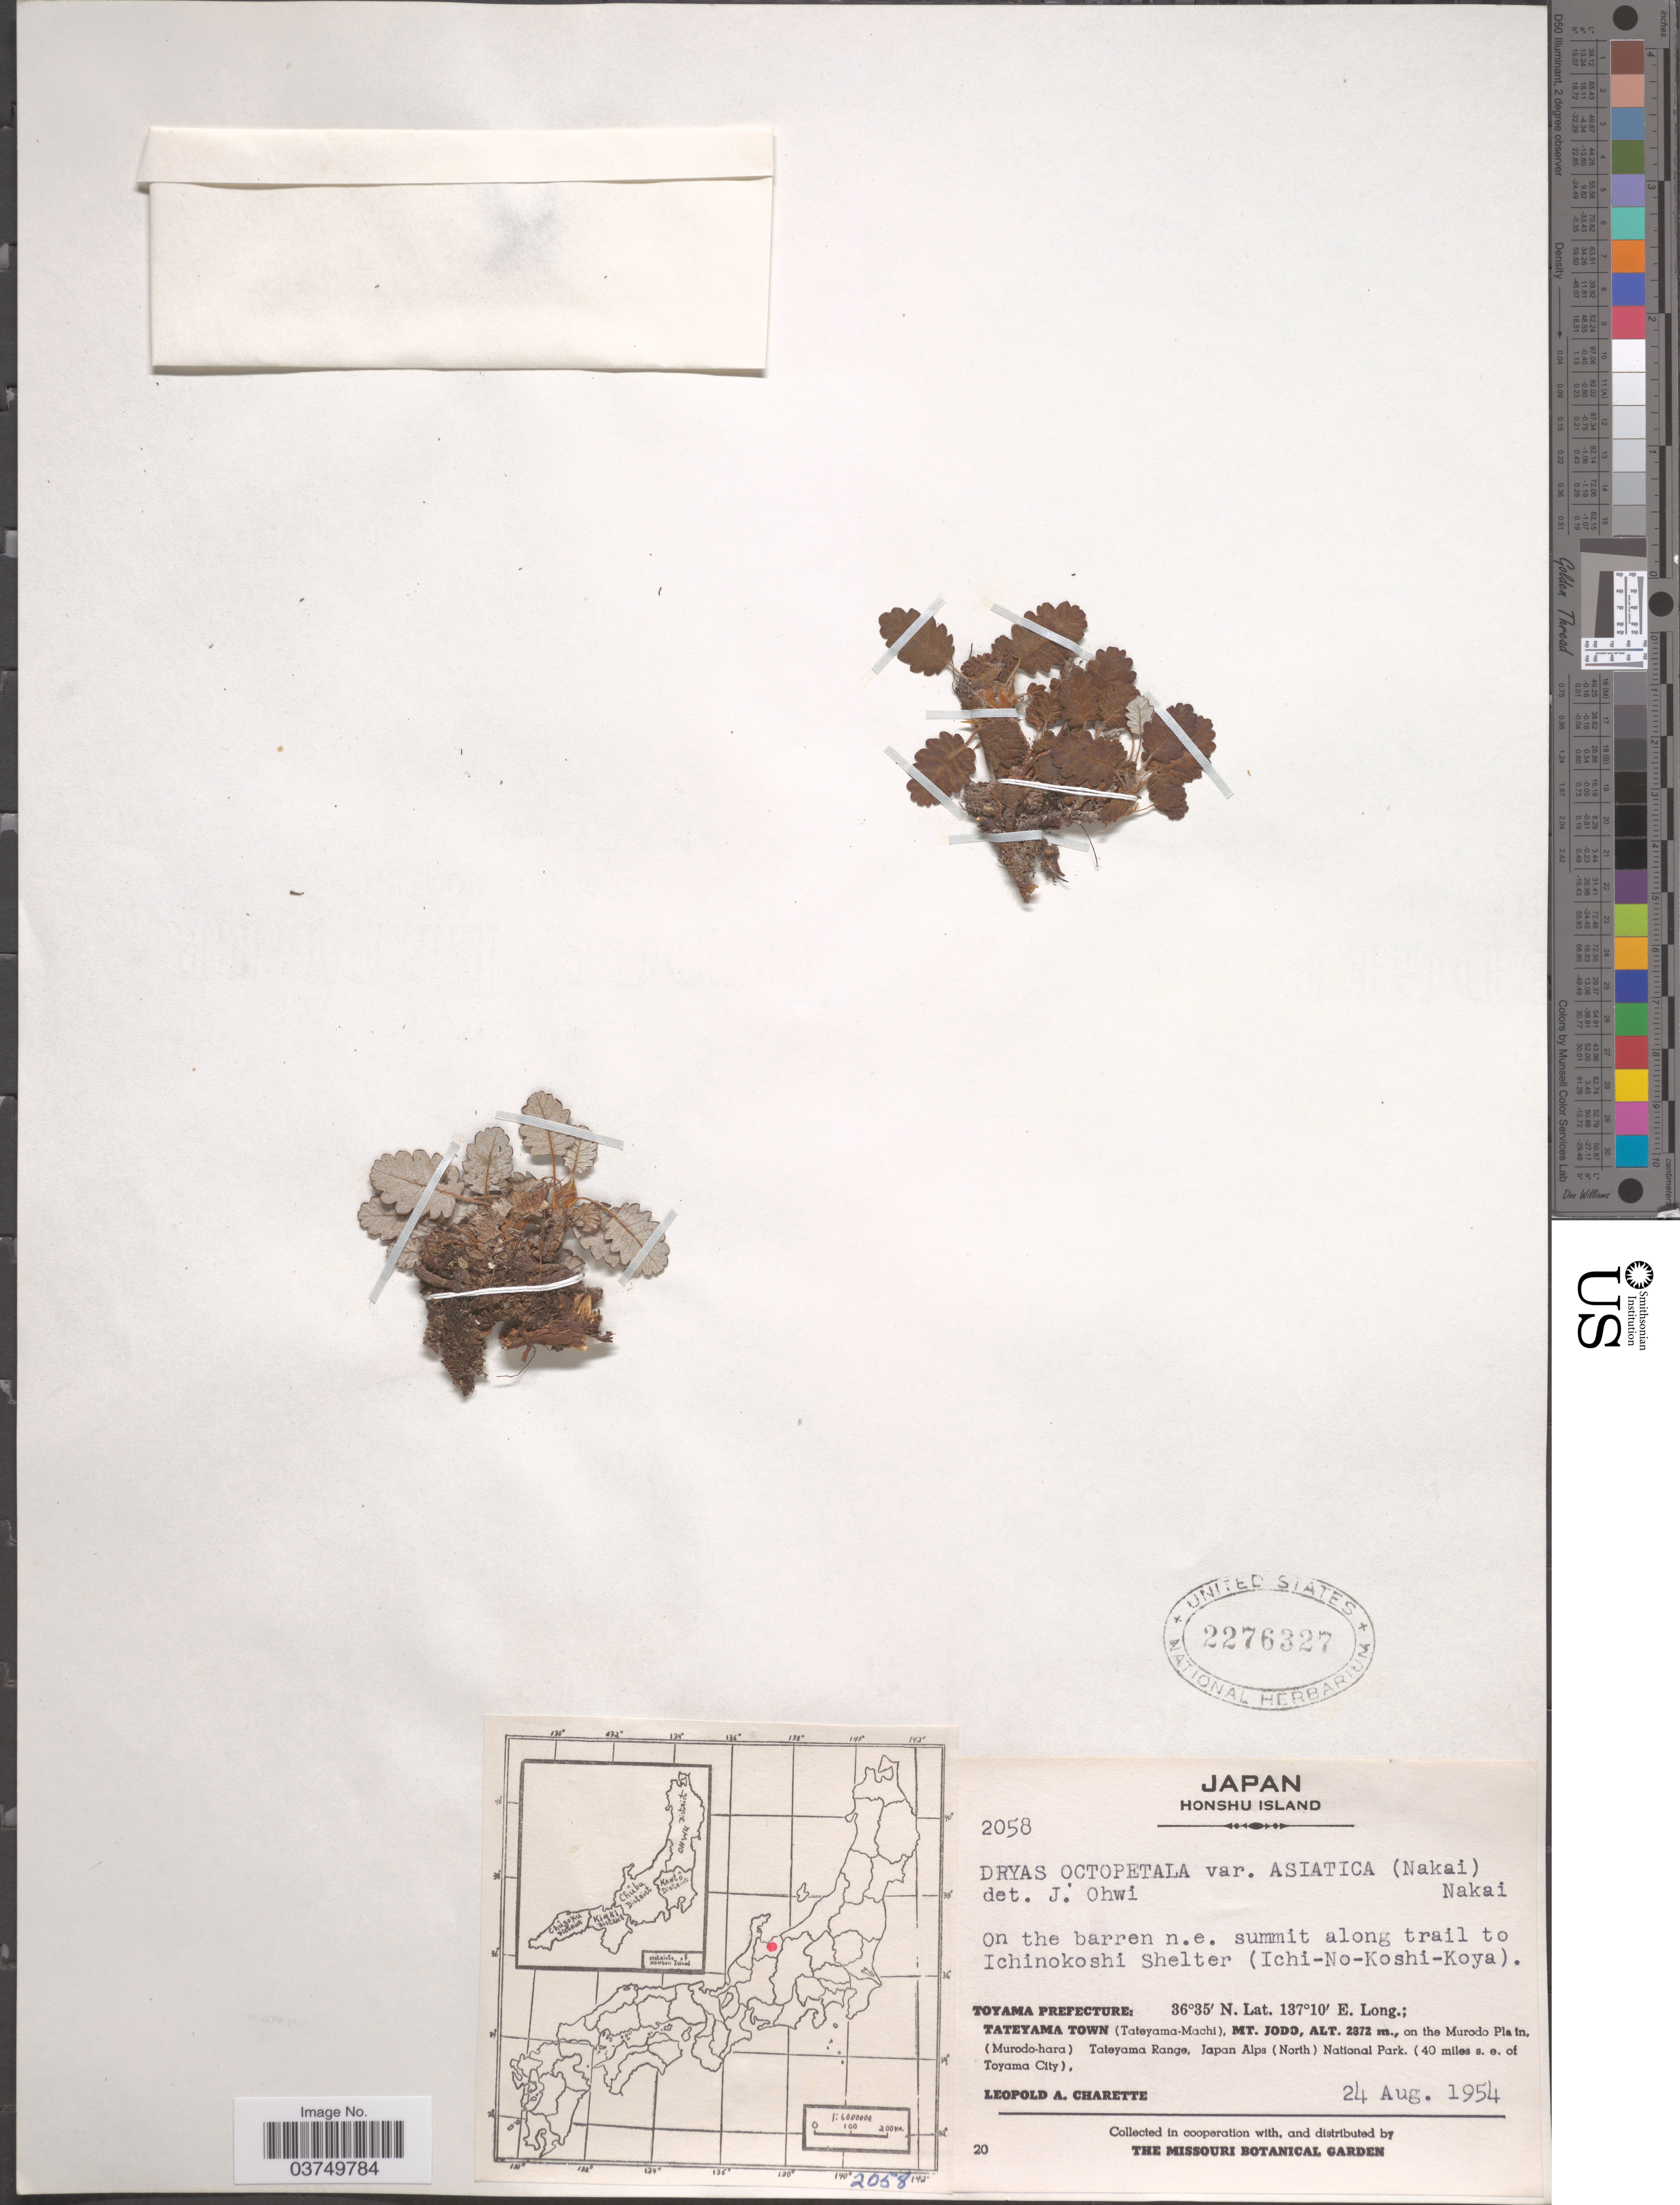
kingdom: Plantae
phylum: Tracheophyta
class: Magnoliopsida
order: Rosales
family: Rosaceae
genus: Dryas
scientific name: Dryas octopetala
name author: L.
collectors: L. A. Charette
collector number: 2058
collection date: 1954-08-24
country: Japan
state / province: Toyama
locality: Honshu Island. On the barren n.e. summit along trail to Ichinokoshi Shelter (Ichi-No-Koshi-Koya). Toyama Prefecture; Tateyama Town (Tateyama-Machi), Mt. Jodo, on the Murodo Plain, (Murodo-hara) Tateyama Range, Japan Alps (North) National Park. (40 miles s. e. of Toyama City).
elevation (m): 2872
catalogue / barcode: US 2276327